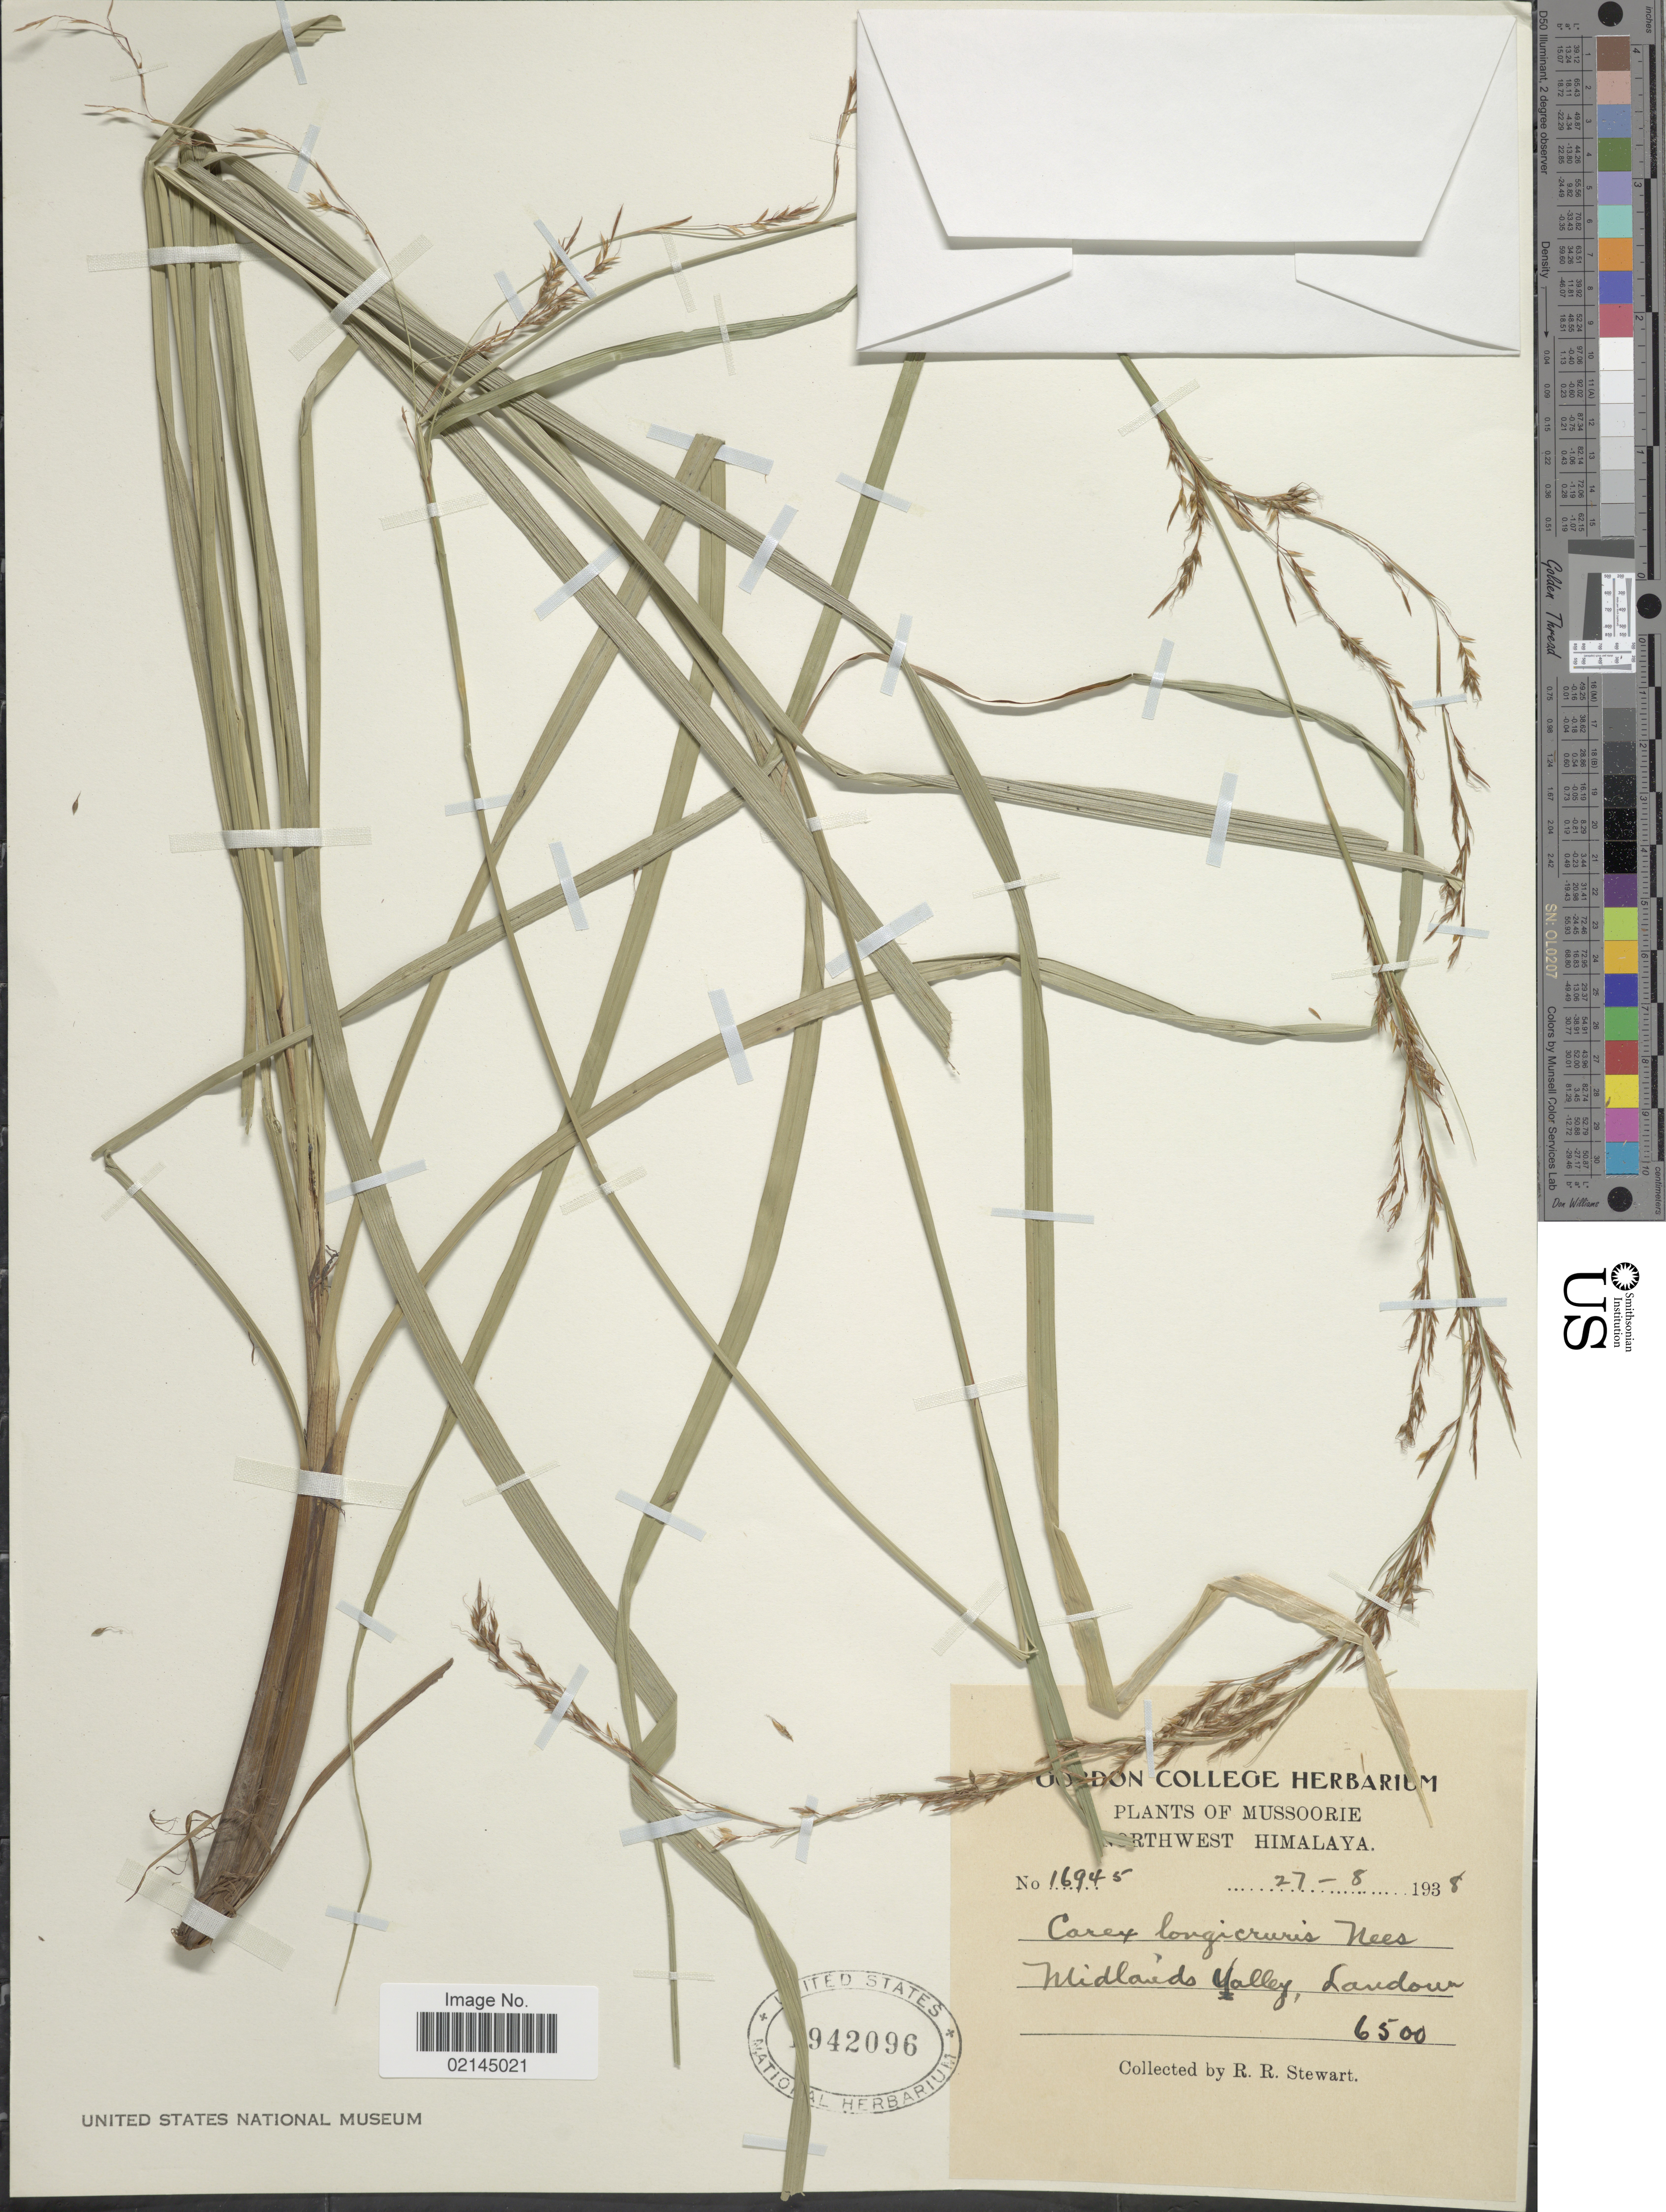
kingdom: Plantae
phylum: Tracheophyta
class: Liliopsida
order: Poales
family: Cyperaceae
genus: Carex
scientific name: Carex longicruris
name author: Nees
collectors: R. R. Stewart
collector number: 16945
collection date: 1938-08-27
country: India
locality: Mussoorie, Northwest Himalaya, Landour, Midland's Valley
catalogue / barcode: US 1942096